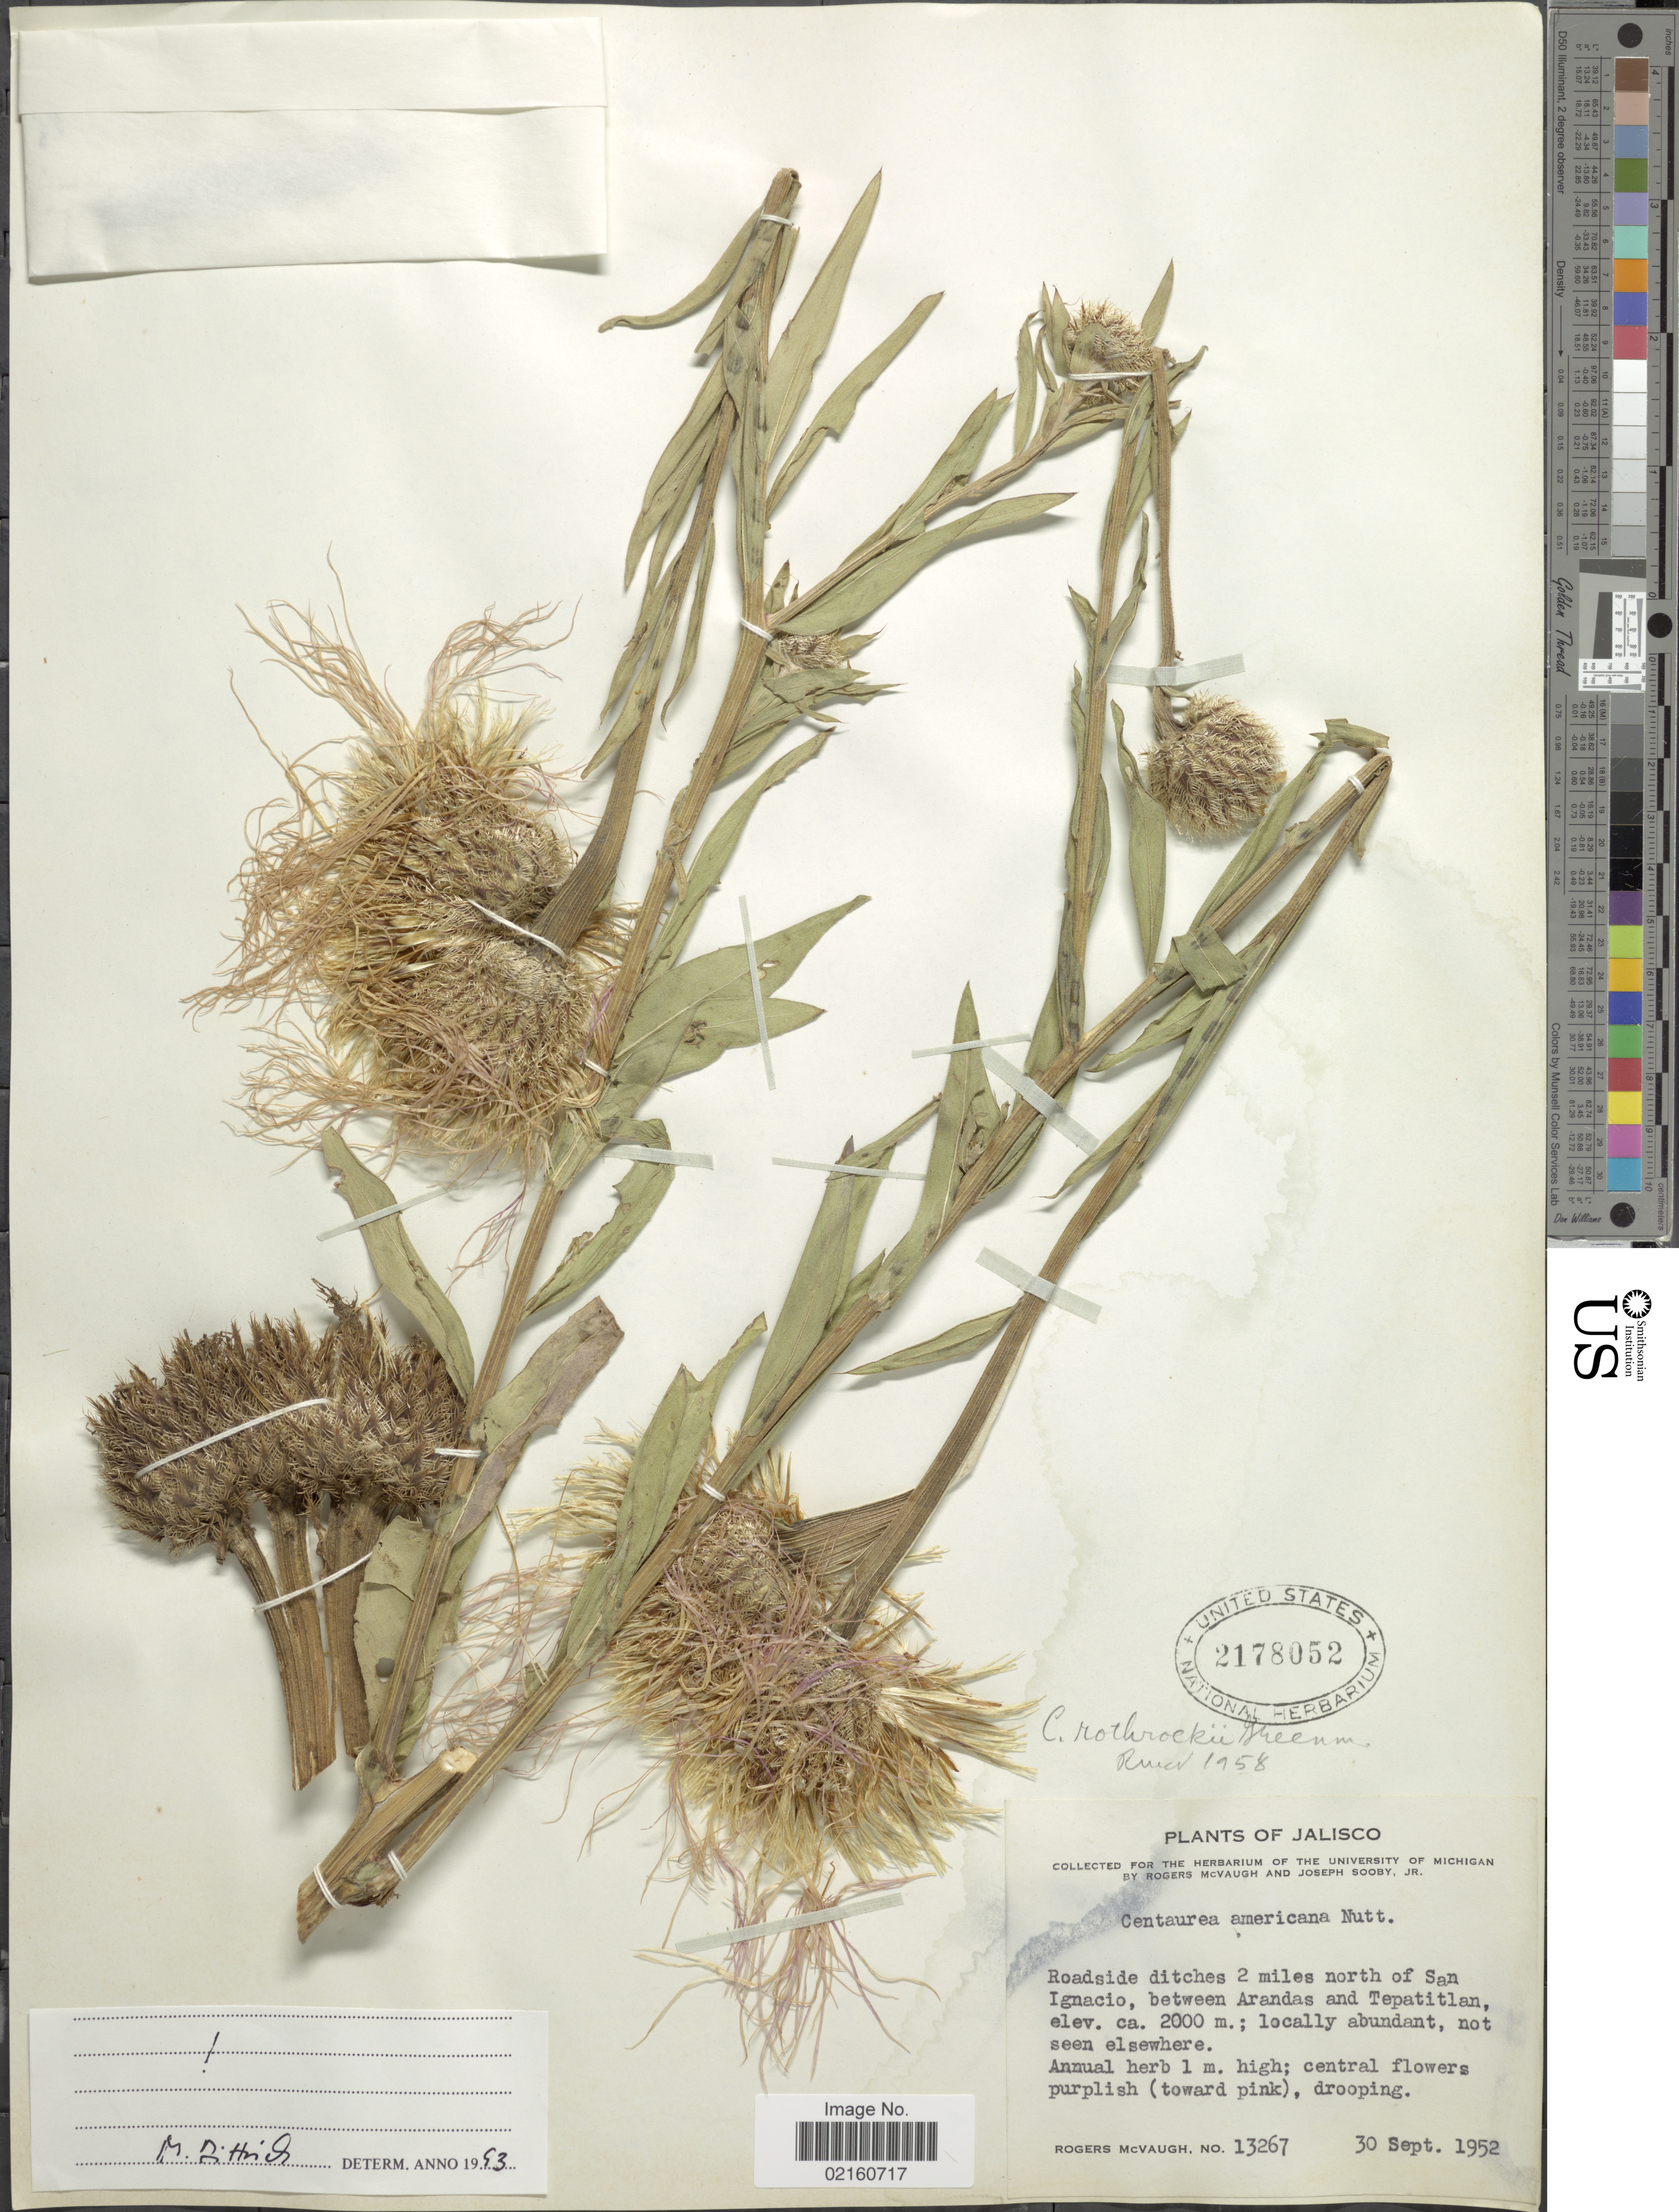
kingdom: Plantae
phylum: Tracheophyta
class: Magnoliopsida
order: Asterales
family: Asteraceae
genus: Plectocephalus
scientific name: Plectocephalus americanus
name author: (Nutt.) D. Don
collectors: R. McVaugh & J. Sooby Jr.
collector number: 13267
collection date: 1952-09-30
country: Mexico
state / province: Jalisco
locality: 2 miles north of San Ignacio, between Arandas and Tepatitlan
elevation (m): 2000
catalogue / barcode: US 2178052